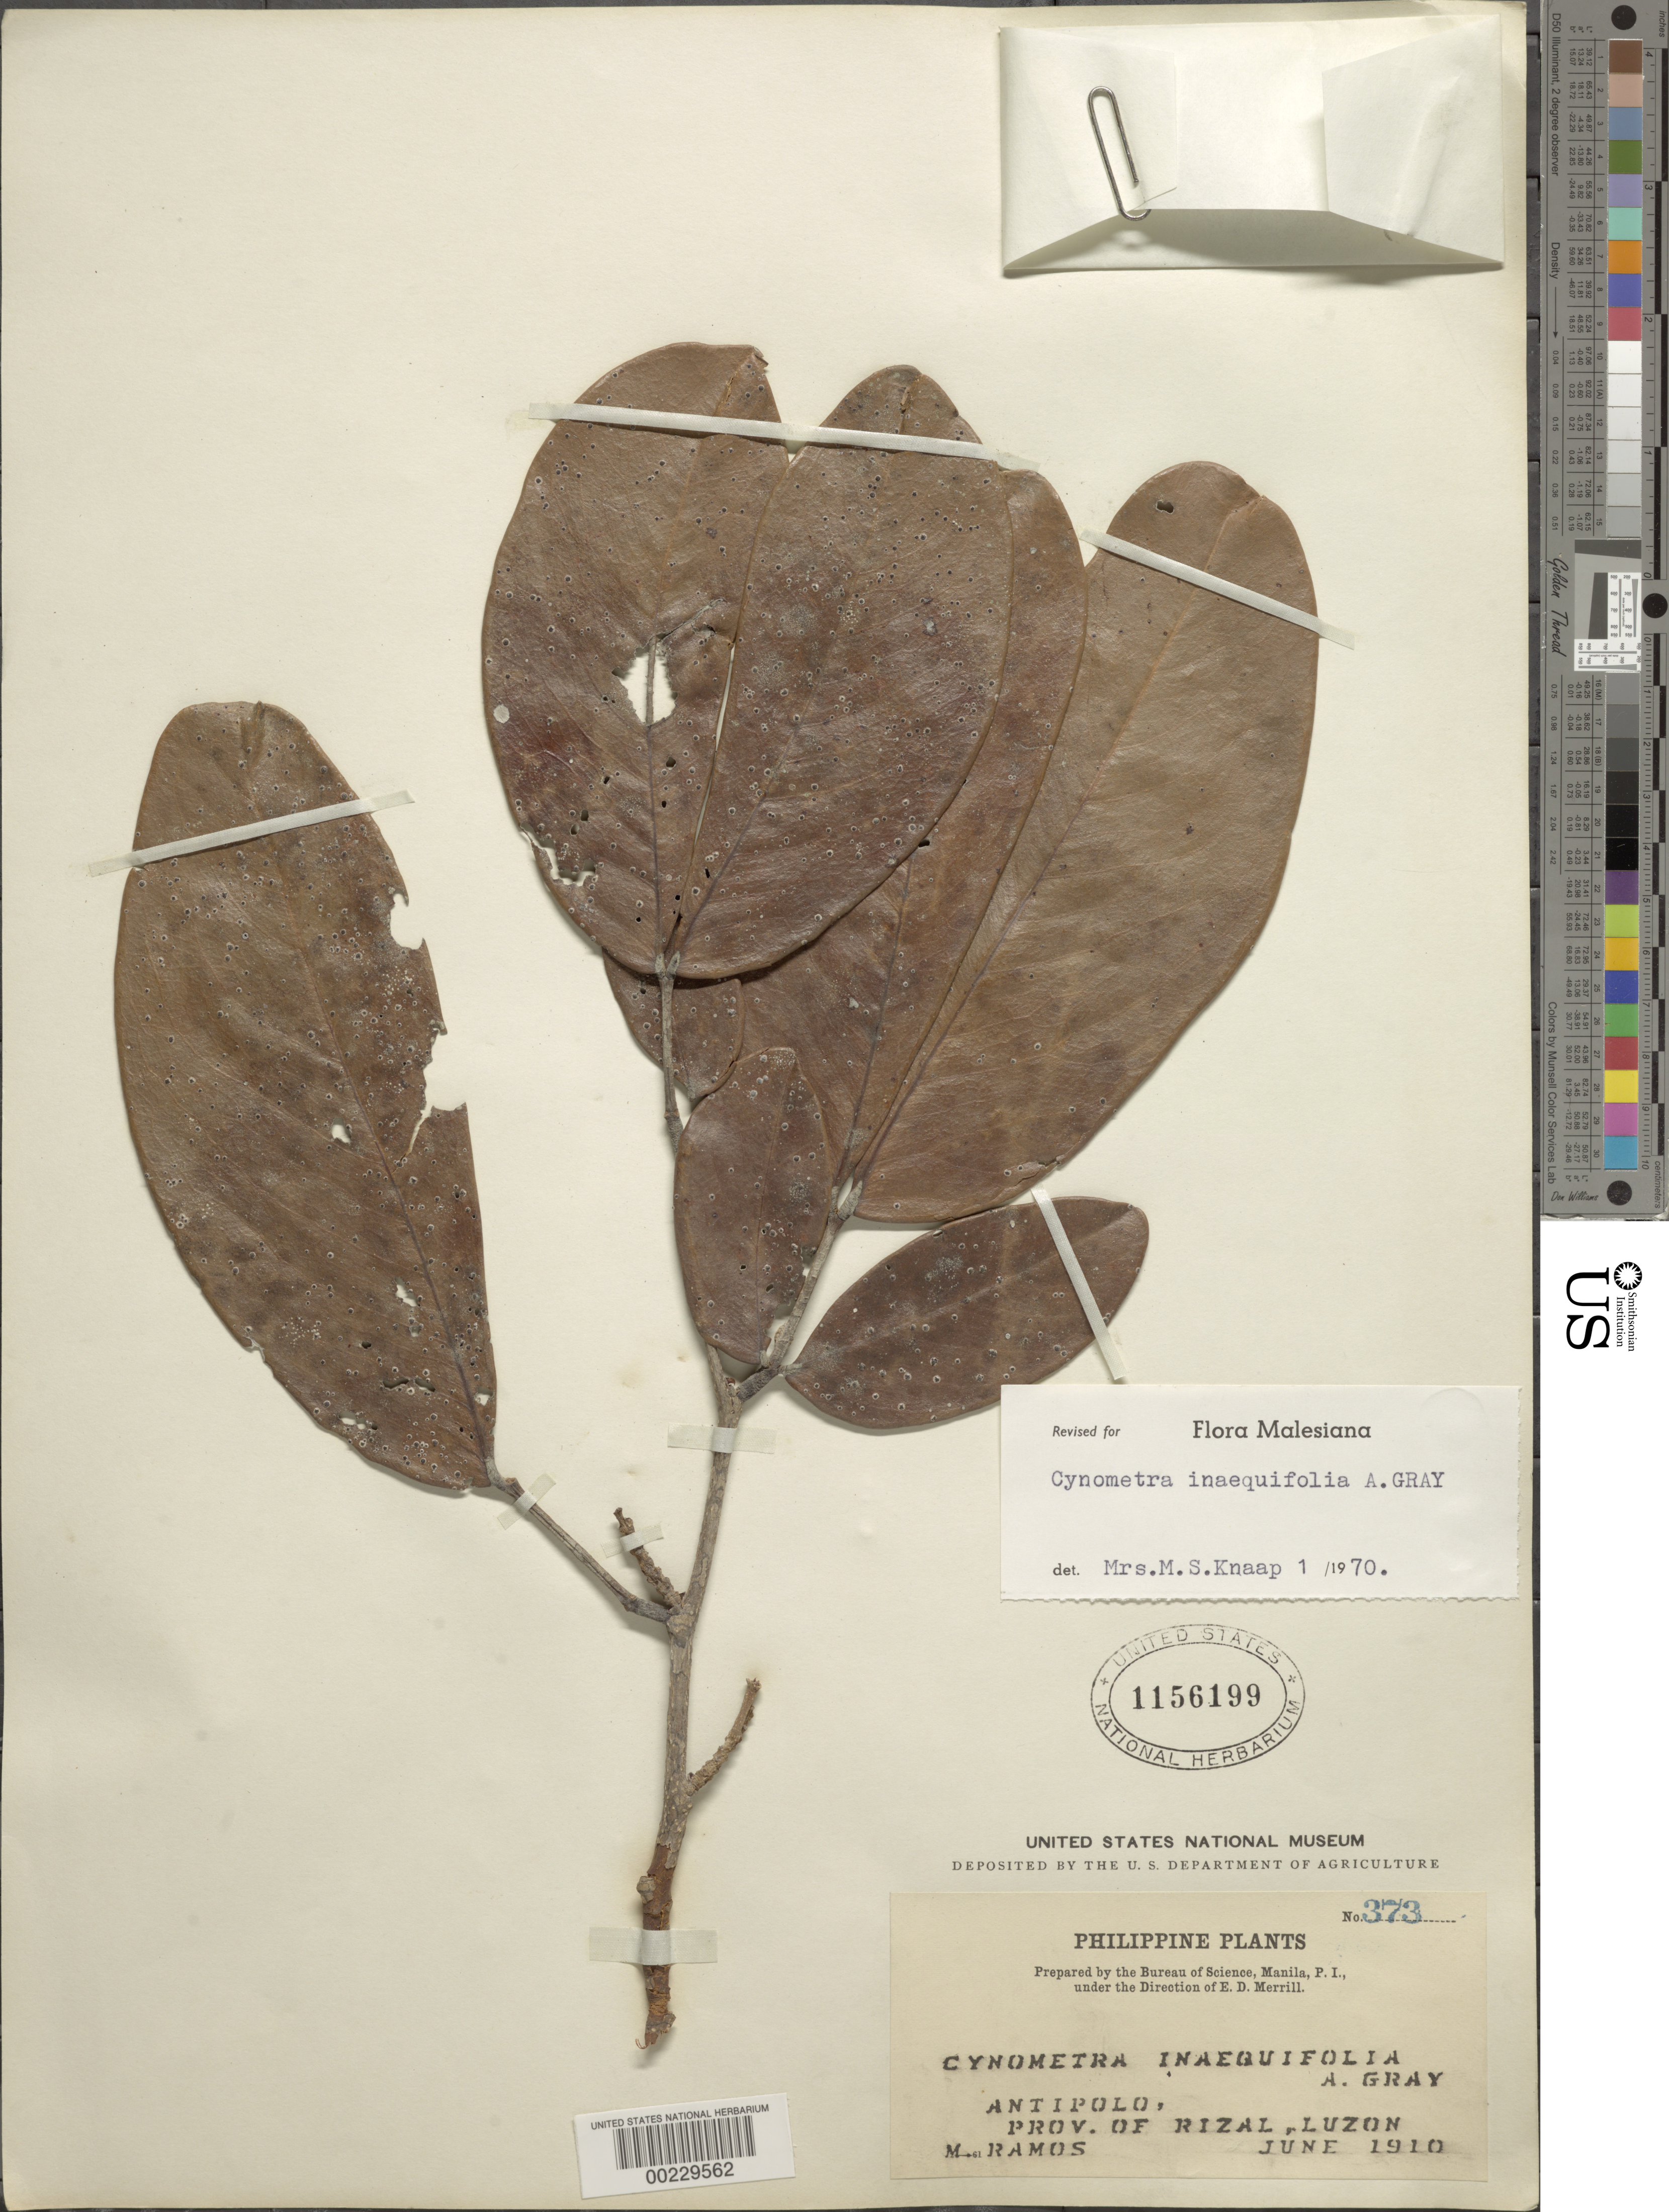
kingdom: Plantae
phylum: Tracheophyta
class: Magnoliopsida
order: Fabales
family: Fabaceae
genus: Cynometra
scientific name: Cynometra inaequifolia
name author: A. Gray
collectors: M. Ramos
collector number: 373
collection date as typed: Jun 1910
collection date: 1910-06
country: Philippines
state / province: Calabarzon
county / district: Rizal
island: Luzon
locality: Antipolo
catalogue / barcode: US 1156199